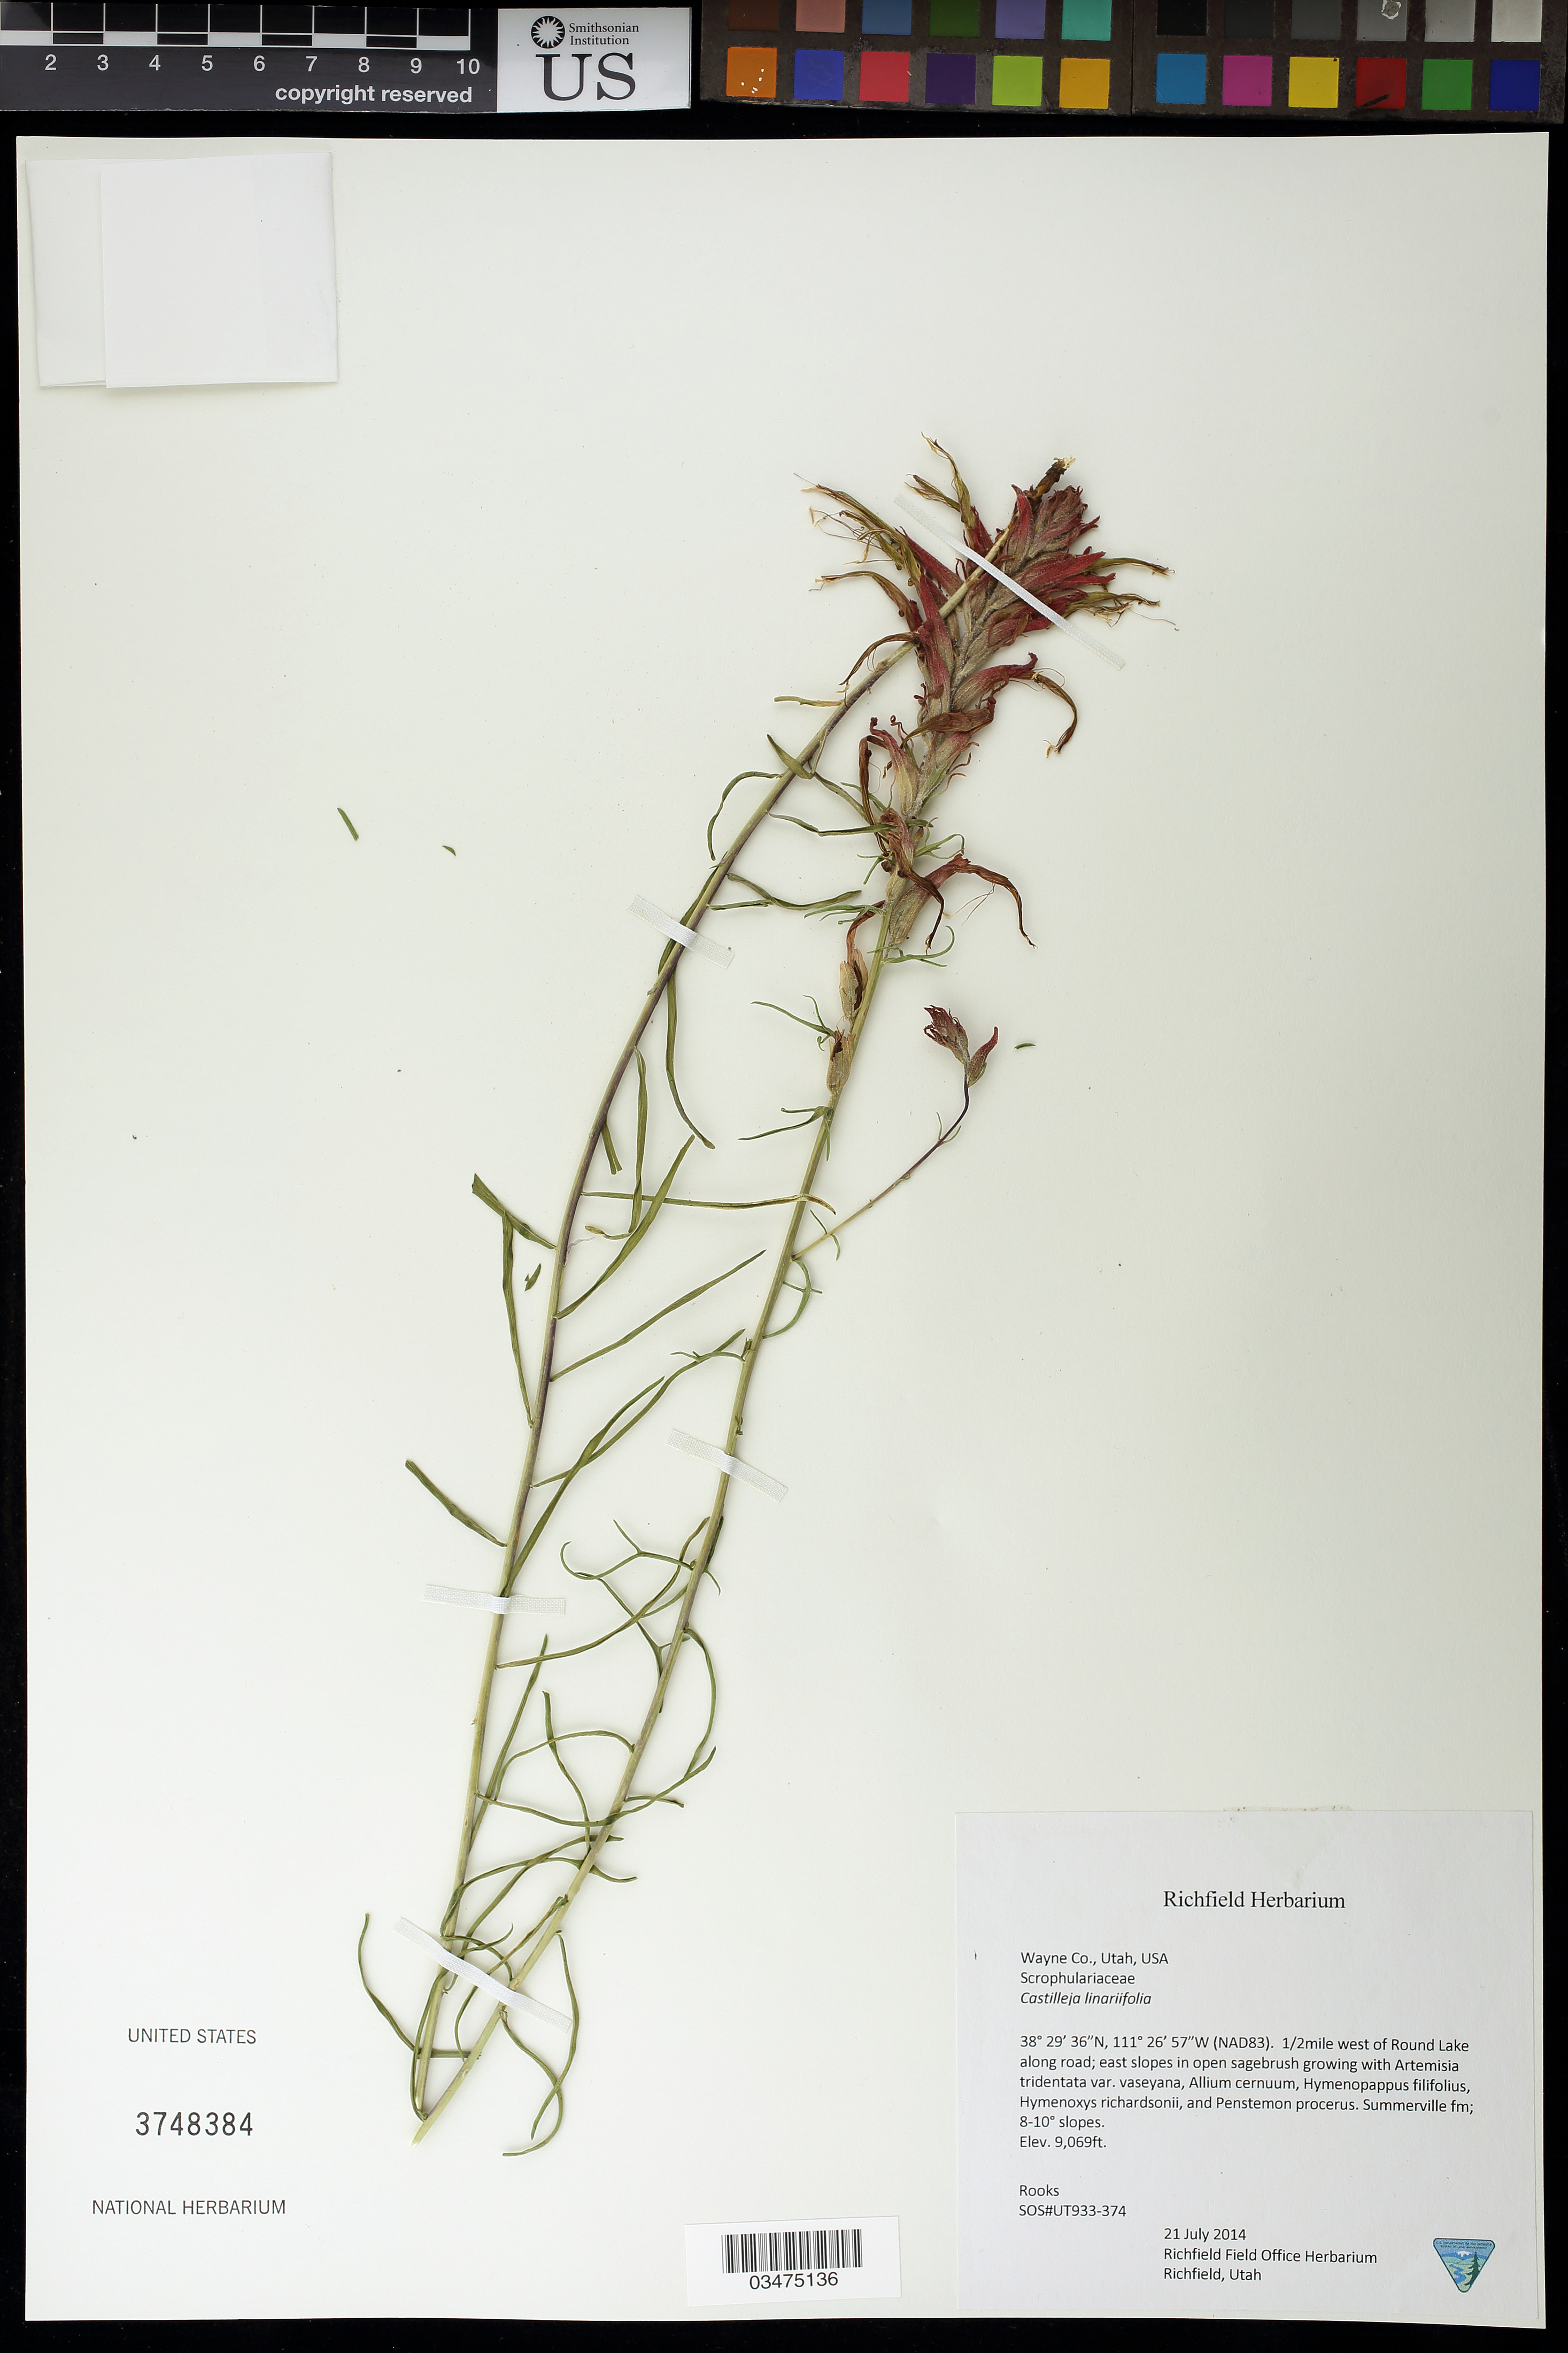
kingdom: Plantae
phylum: Tracheophyta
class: Magnoliopsida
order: Lamiales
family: Orobanchaceae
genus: Castilleja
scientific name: Castilleja linariifolia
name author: Benth.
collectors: -. Rooks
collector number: UT933-374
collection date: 2014-07-21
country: United States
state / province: Utah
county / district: Wayne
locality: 1/2 mi. W of Round Lake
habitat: Sagebrush with Allium cernuum, Penstemon procerus, ect.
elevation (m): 2764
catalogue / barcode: US 3748384